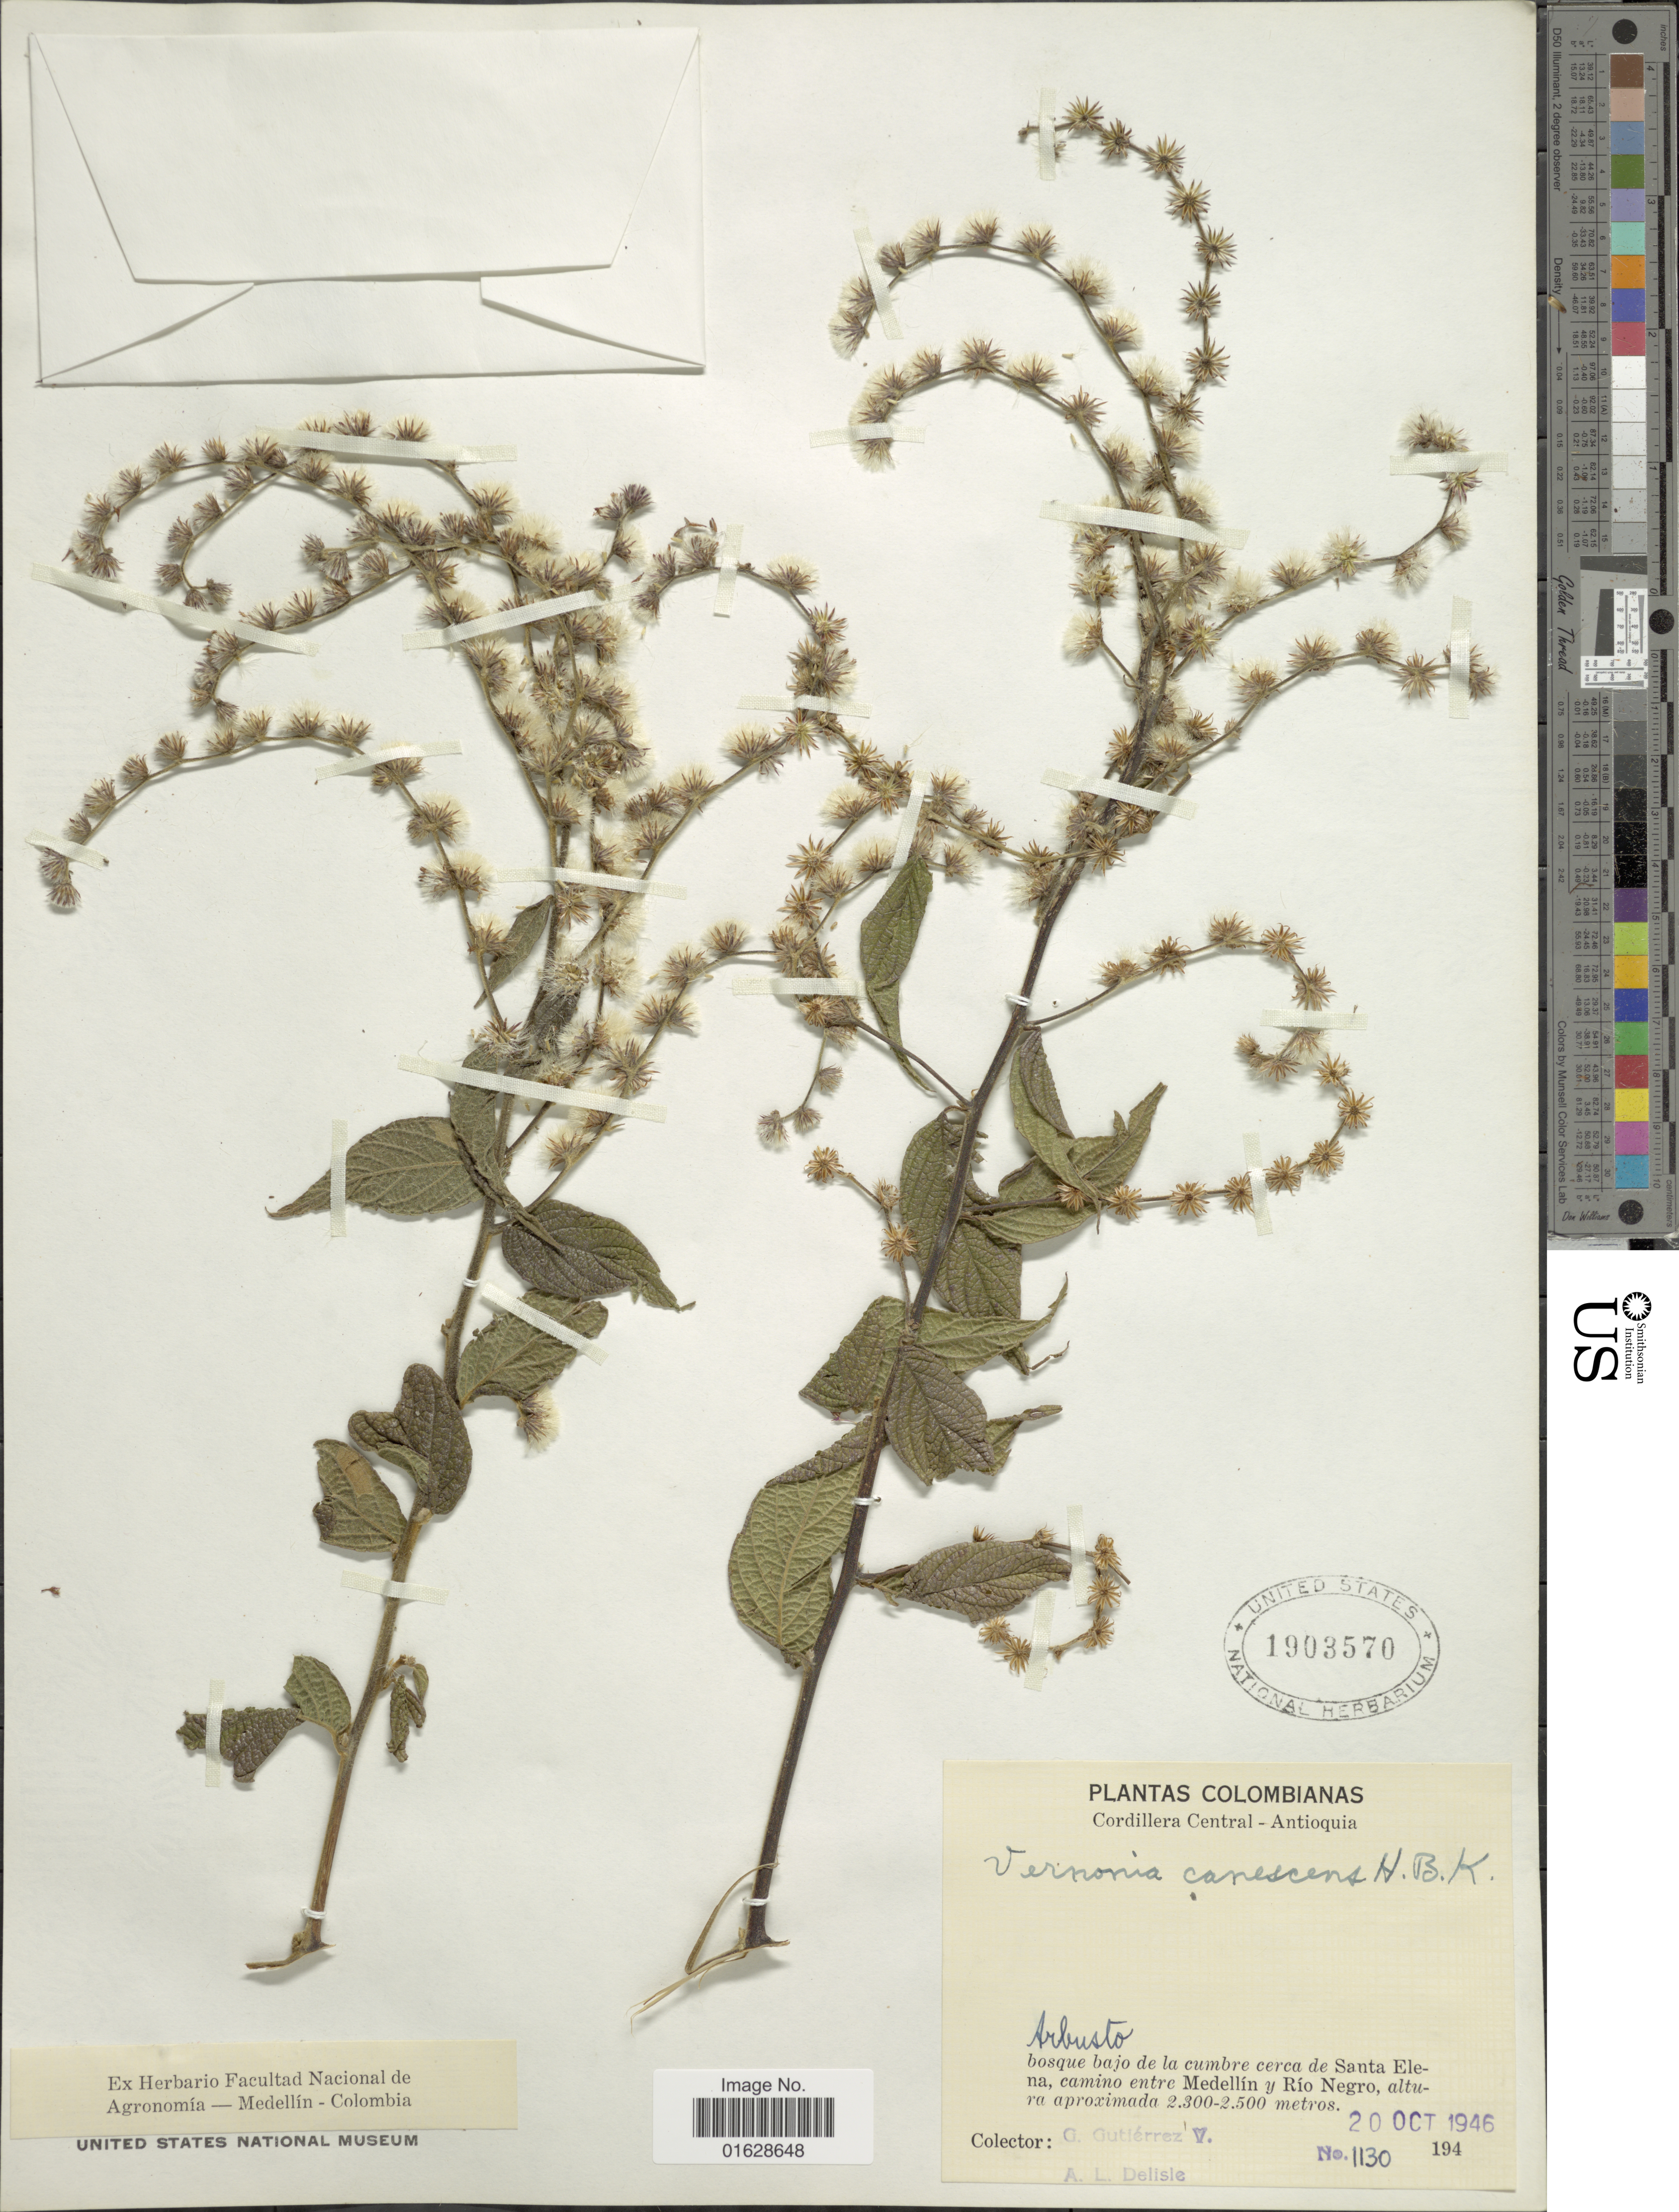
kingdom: Plantae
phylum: Tracheophyta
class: Magnoliopsida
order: Asterales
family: Asteraceae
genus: Lepidaploa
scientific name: Lepidaploa canescens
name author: (Kunth) H. Rob.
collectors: G. Gutiérrez V. & A. Delisle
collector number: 1130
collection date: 1946-10-20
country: Colombia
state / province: Antioquia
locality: Colombia. Cordillera Central - Antioquia. Arbusto bosque bajo de la cumbre cerca de Santa Elena, camino entre Medellin y Rio Negro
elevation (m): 2300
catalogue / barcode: US 1903570